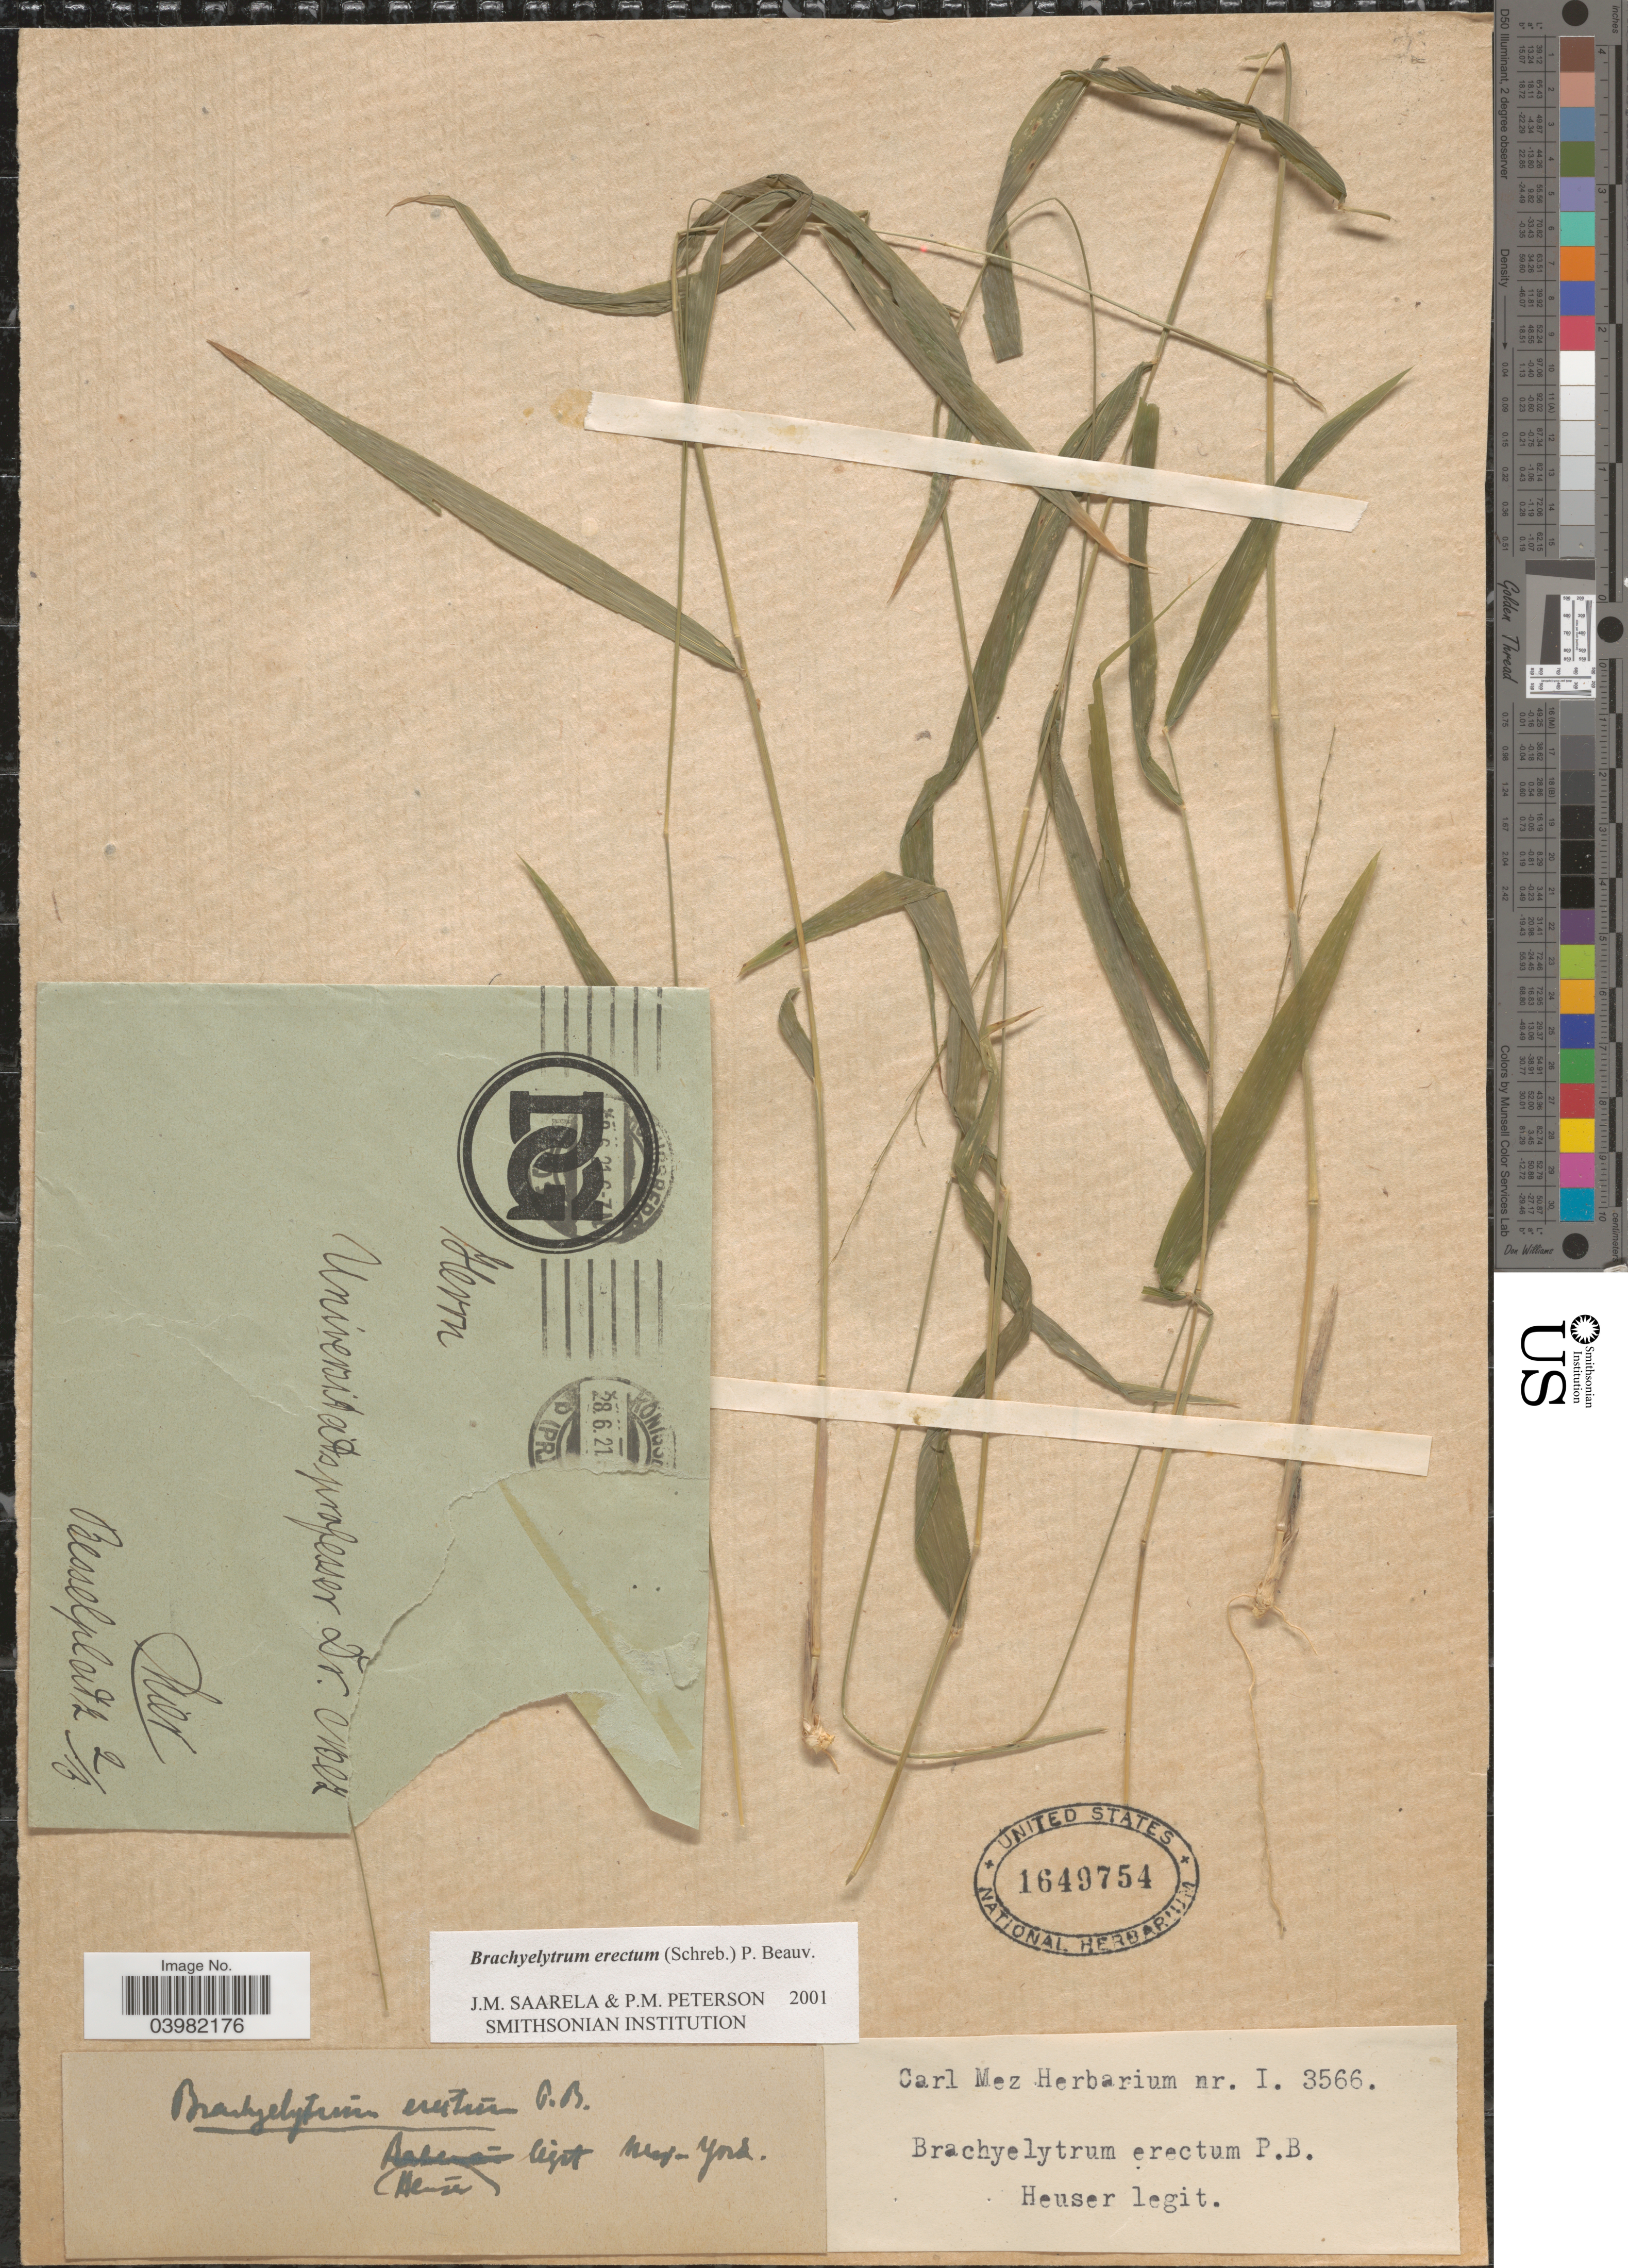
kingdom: Plantae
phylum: Tracheophyta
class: Liliopsida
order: Poales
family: Poaceae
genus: Brachyelytrum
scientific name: Brachyelytrum erectum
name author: (Schreb.) P. Beauv.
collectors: Heuser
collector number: I 3566 ?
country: United States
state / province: New York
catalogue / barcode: US 1649754